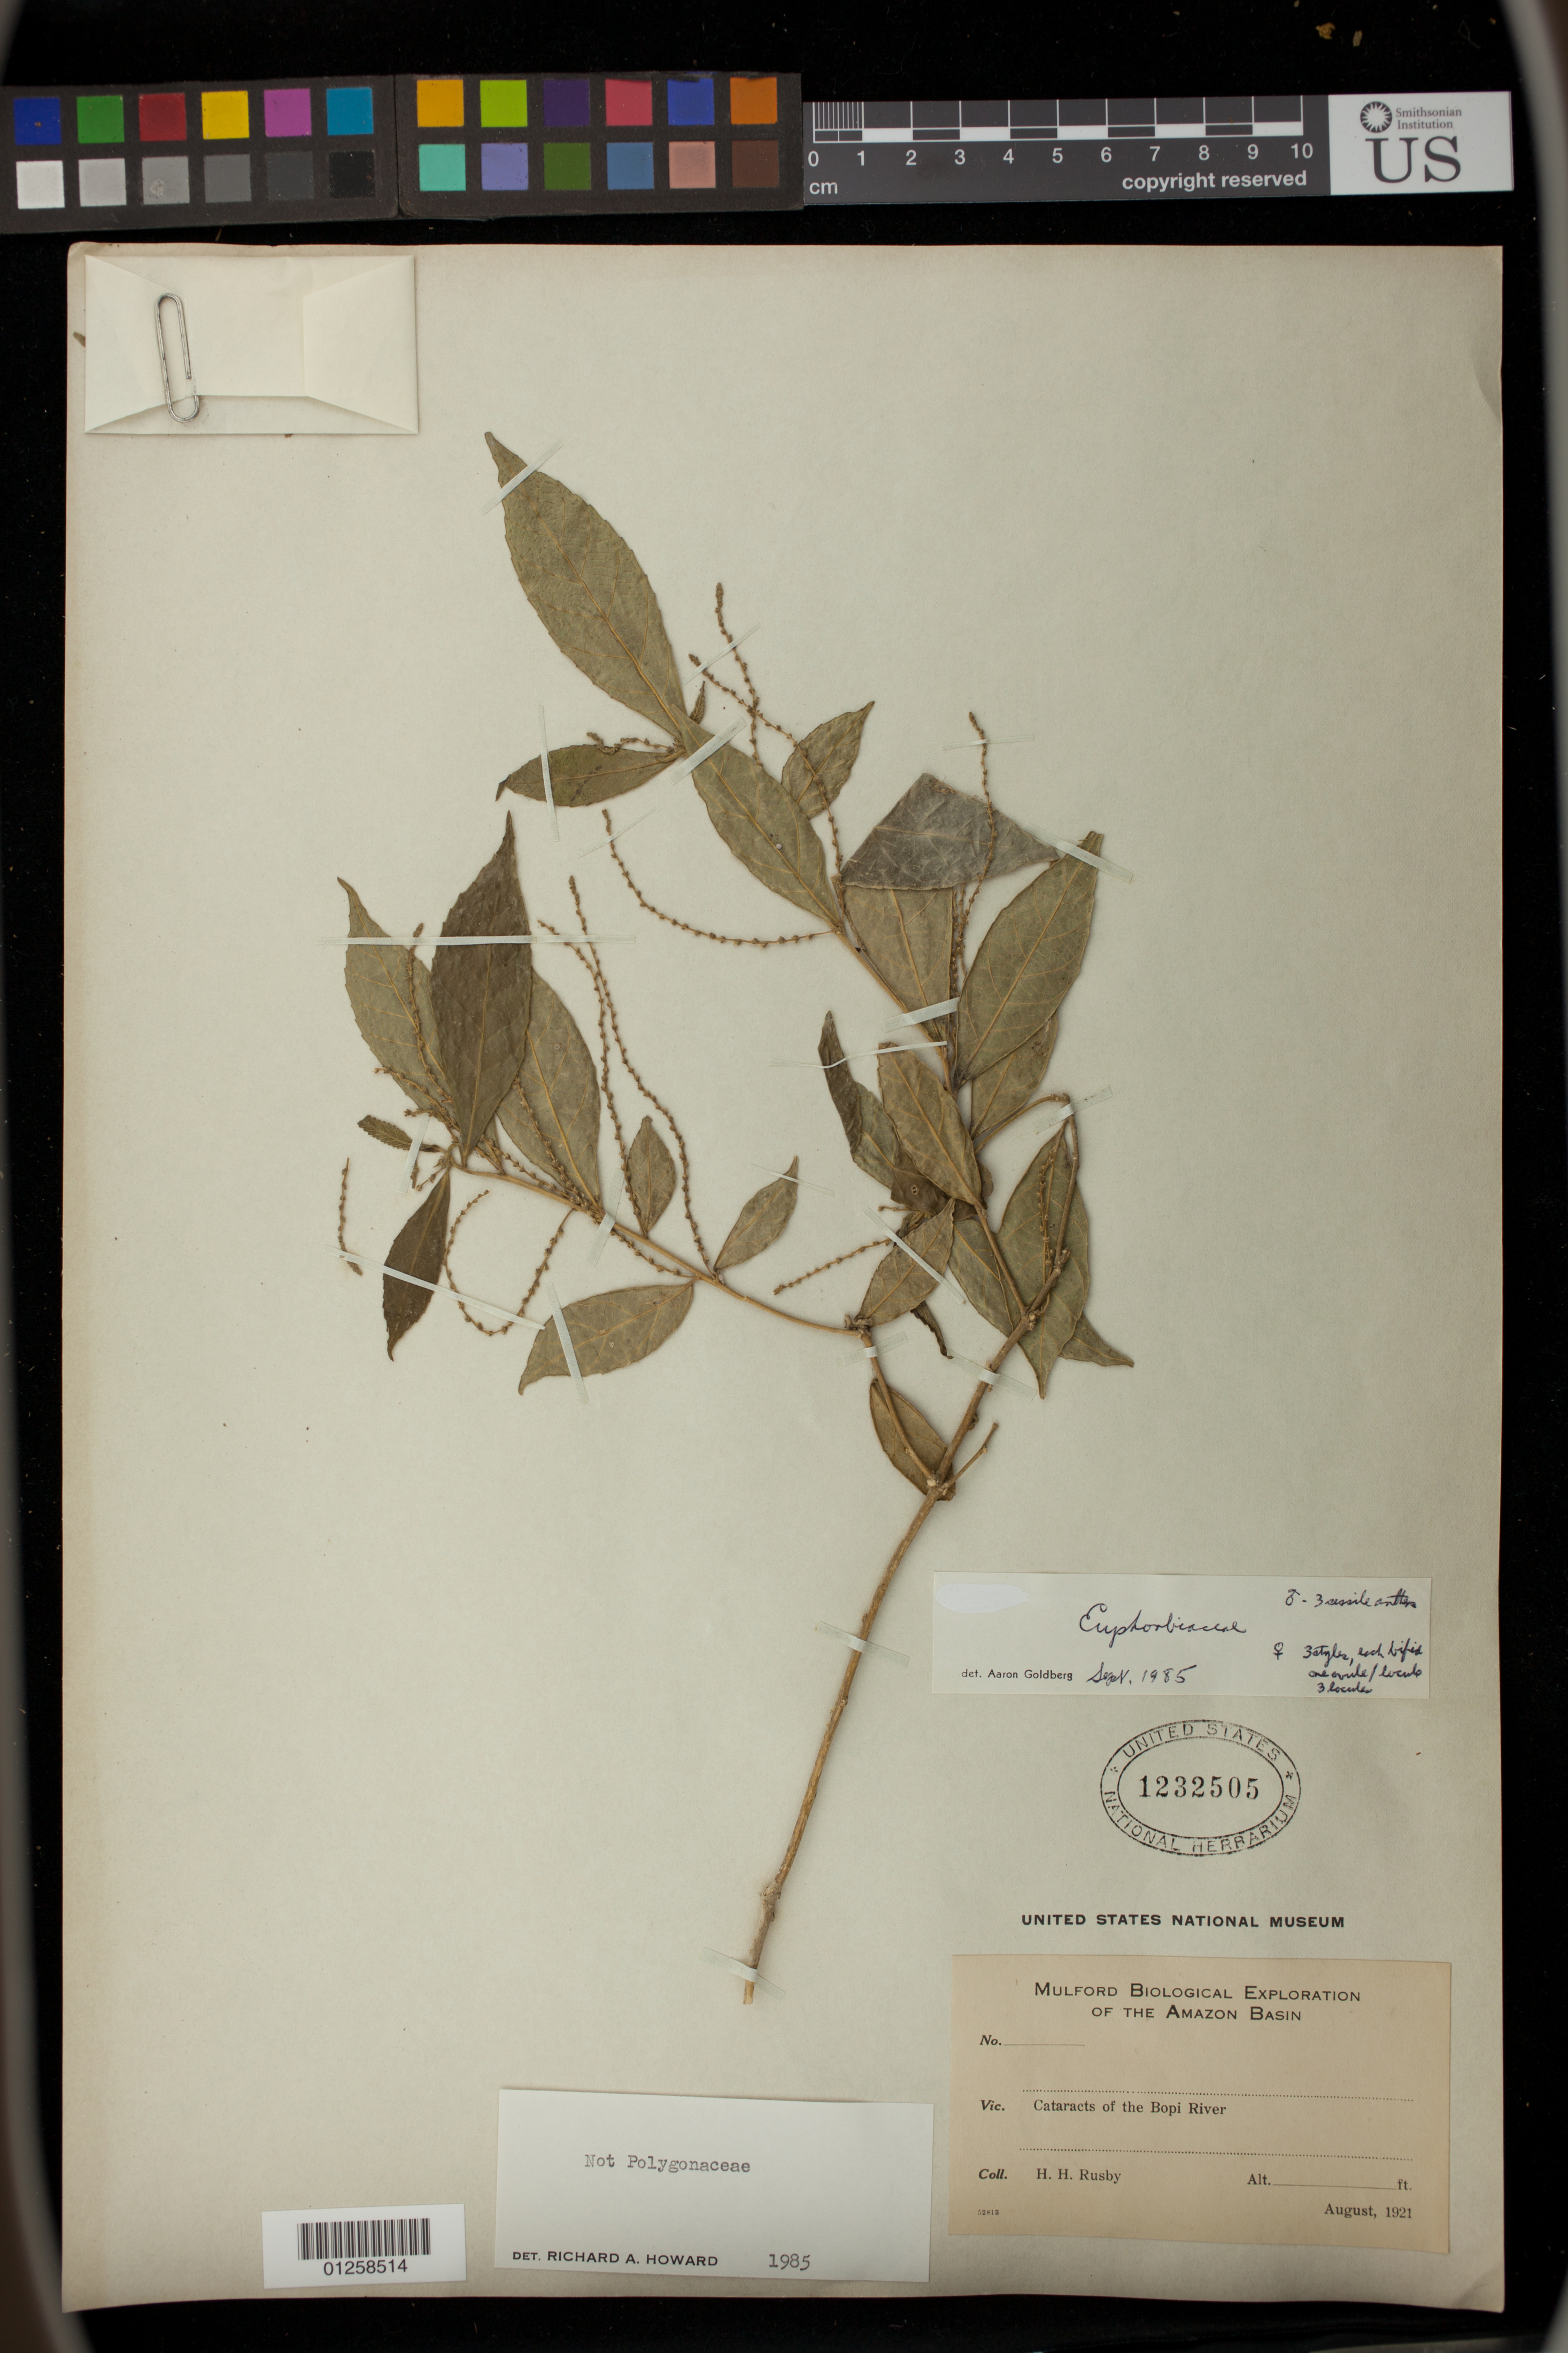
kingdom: Plantae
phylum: Tracheophyta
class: Magnoliopsida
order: Malpighiales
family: Euphorbiaceae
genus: Bernardia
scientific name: Bernardia sp.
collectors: H. H. Rusby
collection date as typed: August, 1921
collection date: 1921-08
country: Bolivia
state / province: La Paz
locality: Cataracts of the Bopi River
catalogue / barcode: US 1232505